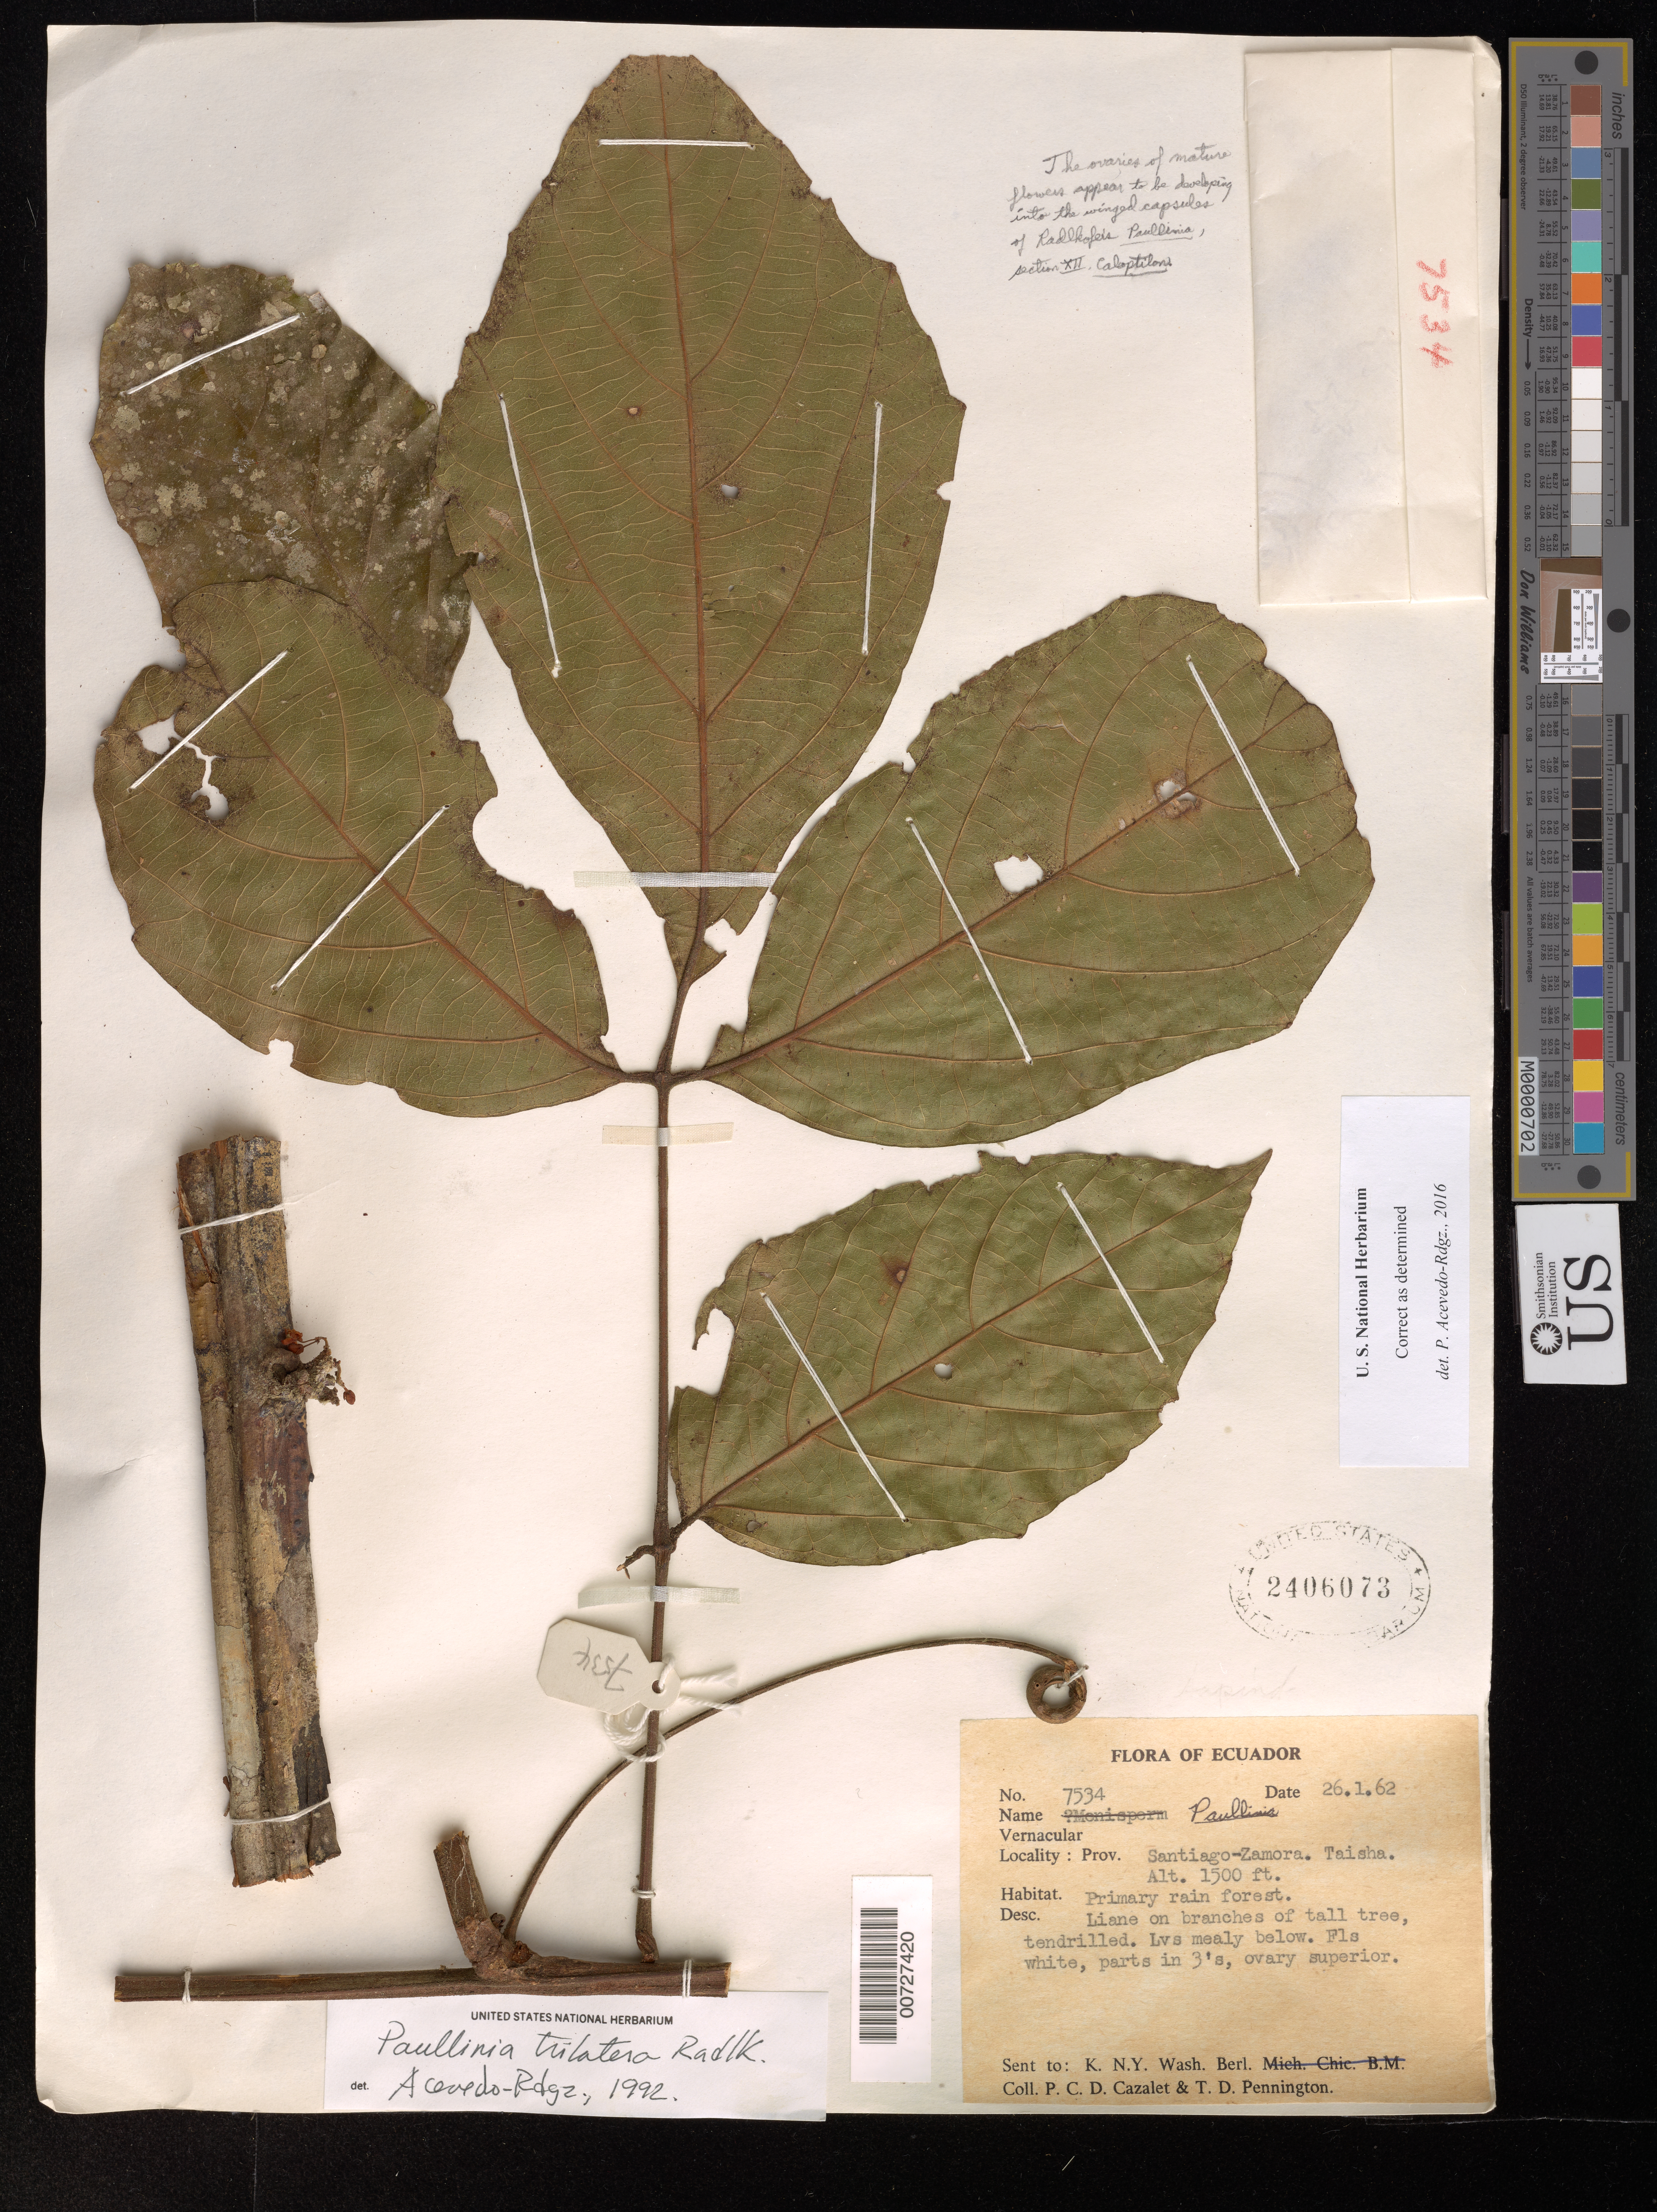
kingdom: Plantae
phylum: Tracheophyta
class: Magnoliopsida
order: Sapindales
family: Sapindaceae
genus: Paullinia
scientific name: Paullinia trilatera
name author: Radlk.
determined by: Acevedo-Rodríguez, P., (BOT), Smithsonian Institution - National Museum of Natural History (UNITED STATES)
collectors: P. C. D. Cazalet & T. D. Pennington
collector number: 7534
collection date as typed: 26 Jan 1962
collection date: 1962-01-26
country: Ecuador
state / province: Morona-Santiago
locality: Taisha.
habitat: Primary rain forest.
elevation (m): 457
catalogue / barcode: US 2406073